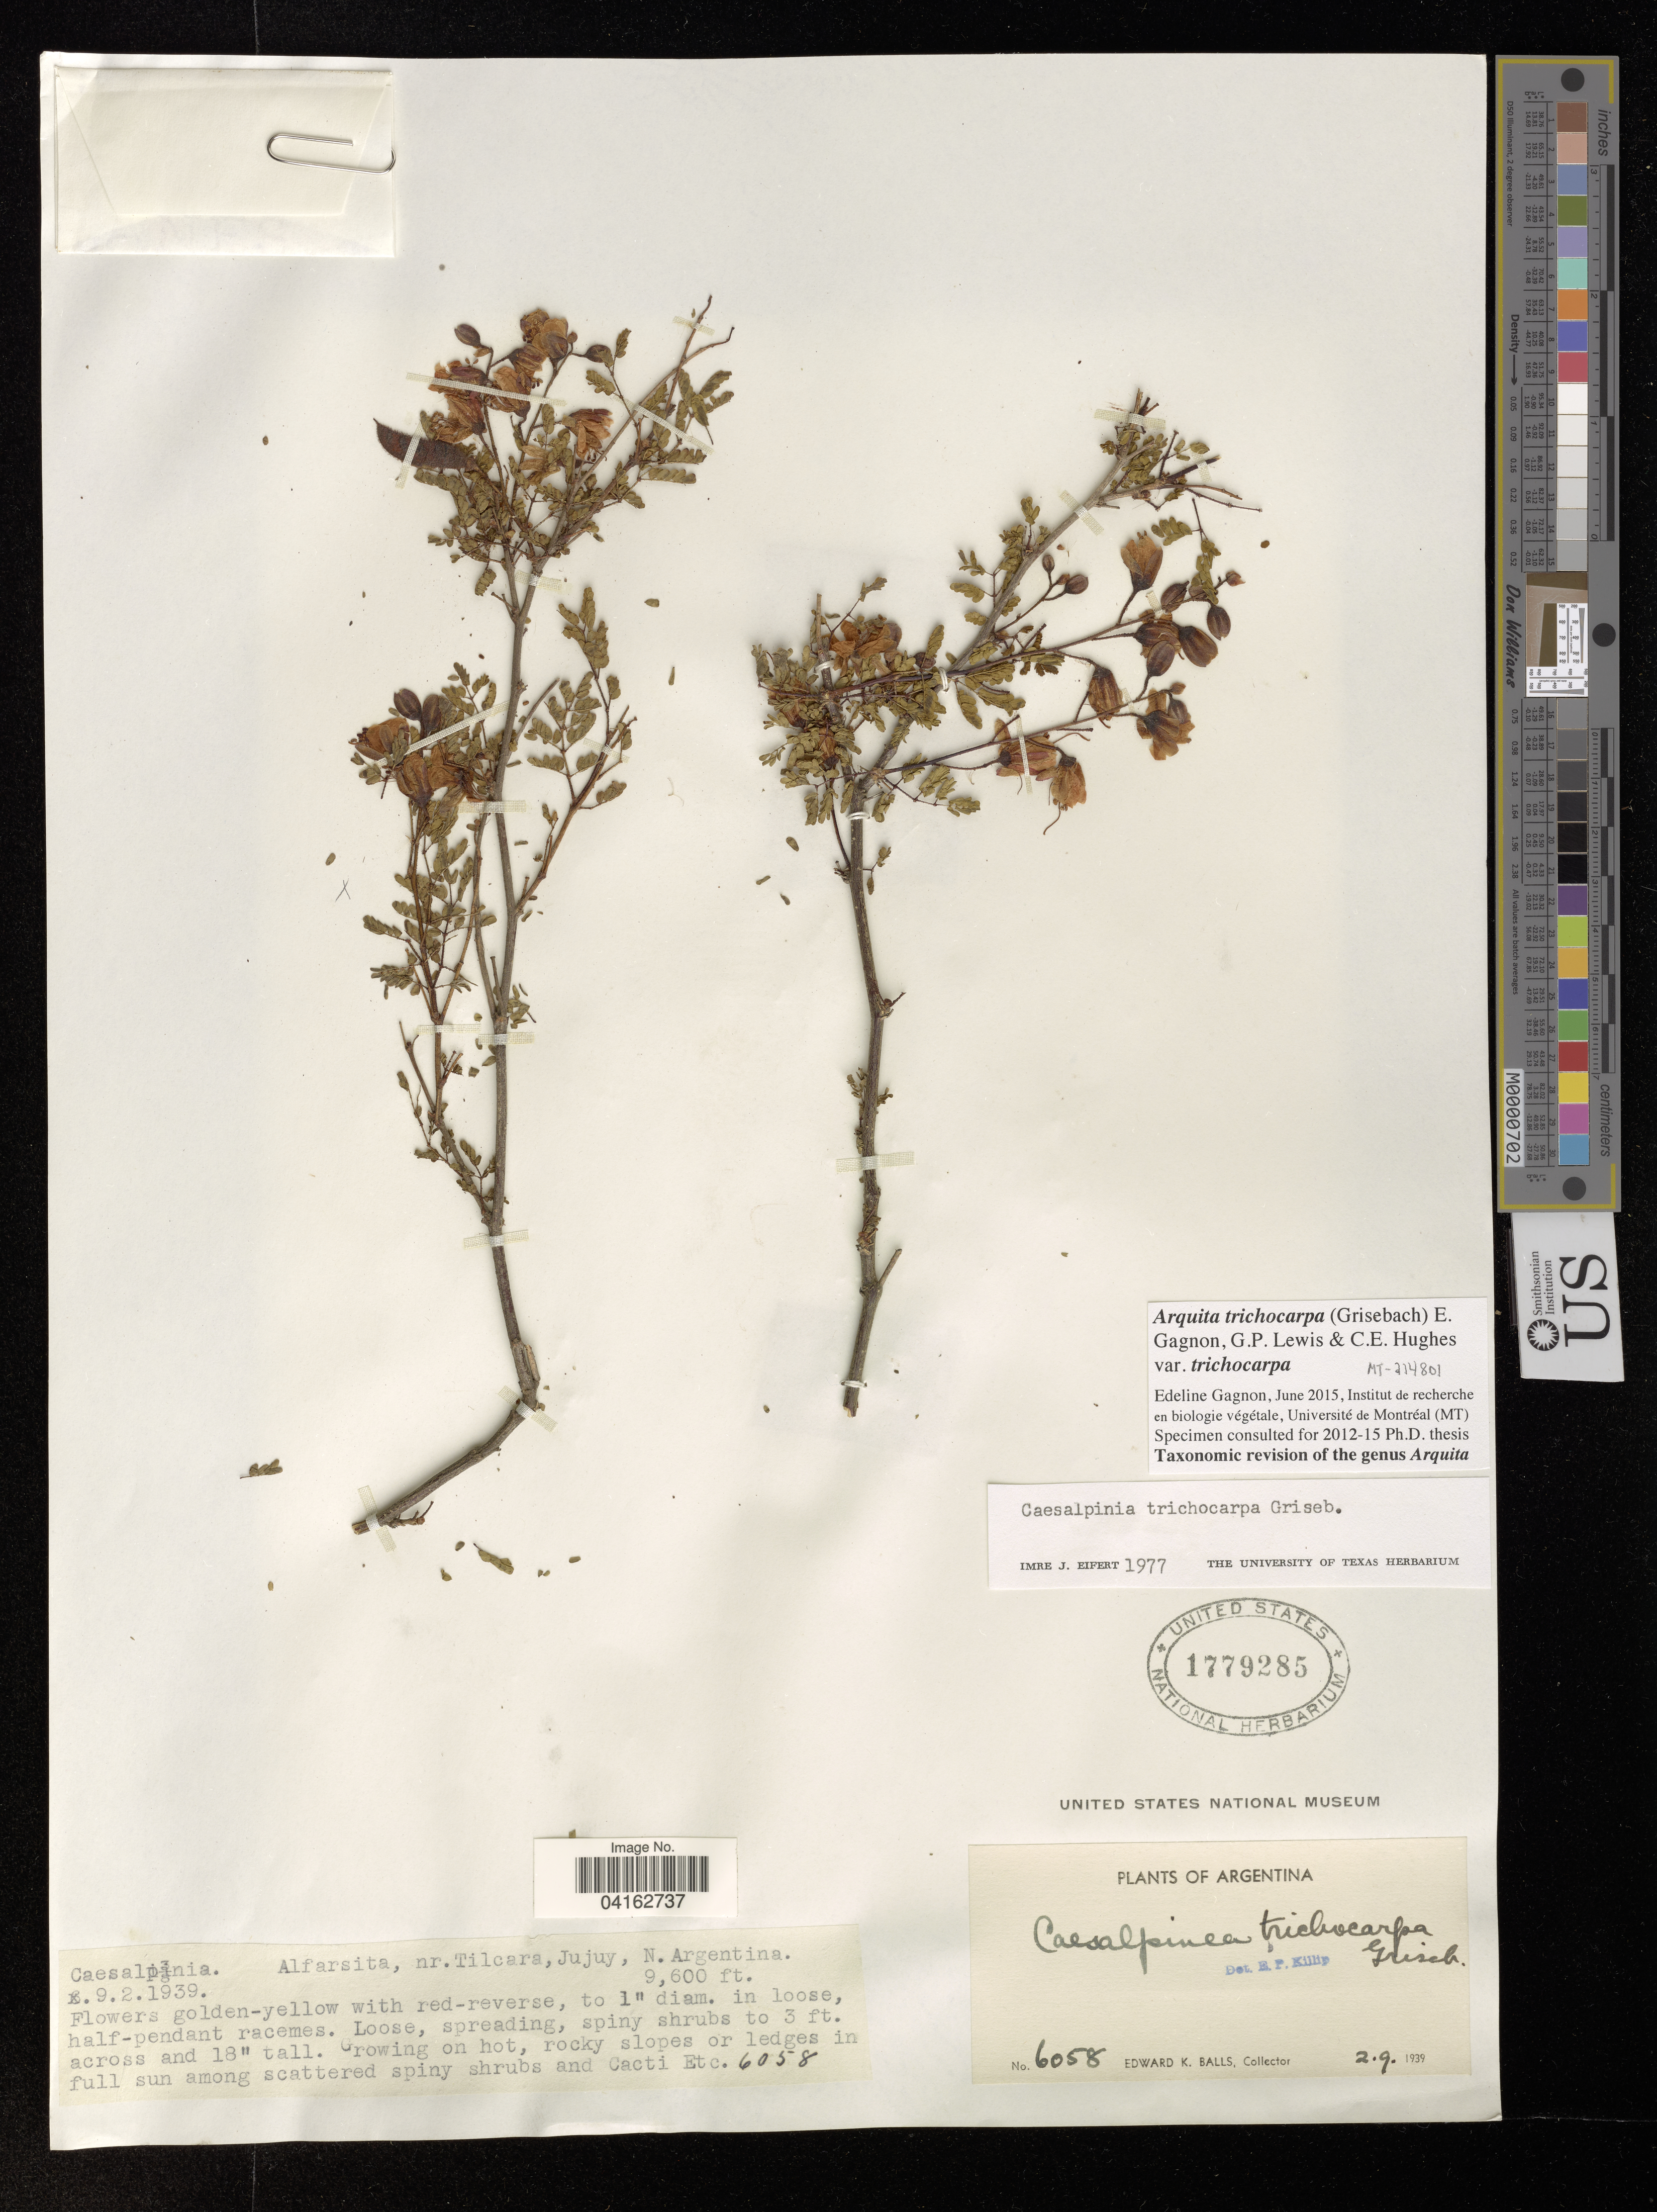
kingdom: Plantae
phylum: Tracheophyta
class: Magnoliopsida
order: Fabales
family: Fabaceae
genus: Arquita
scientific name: Arquita trichocarpa var. trichocarpa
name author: (Griseb.) Gagnon et al.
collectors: E. K. Balls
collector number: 6058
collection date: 1939-09-02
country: Argentina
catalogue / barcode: US 1779285